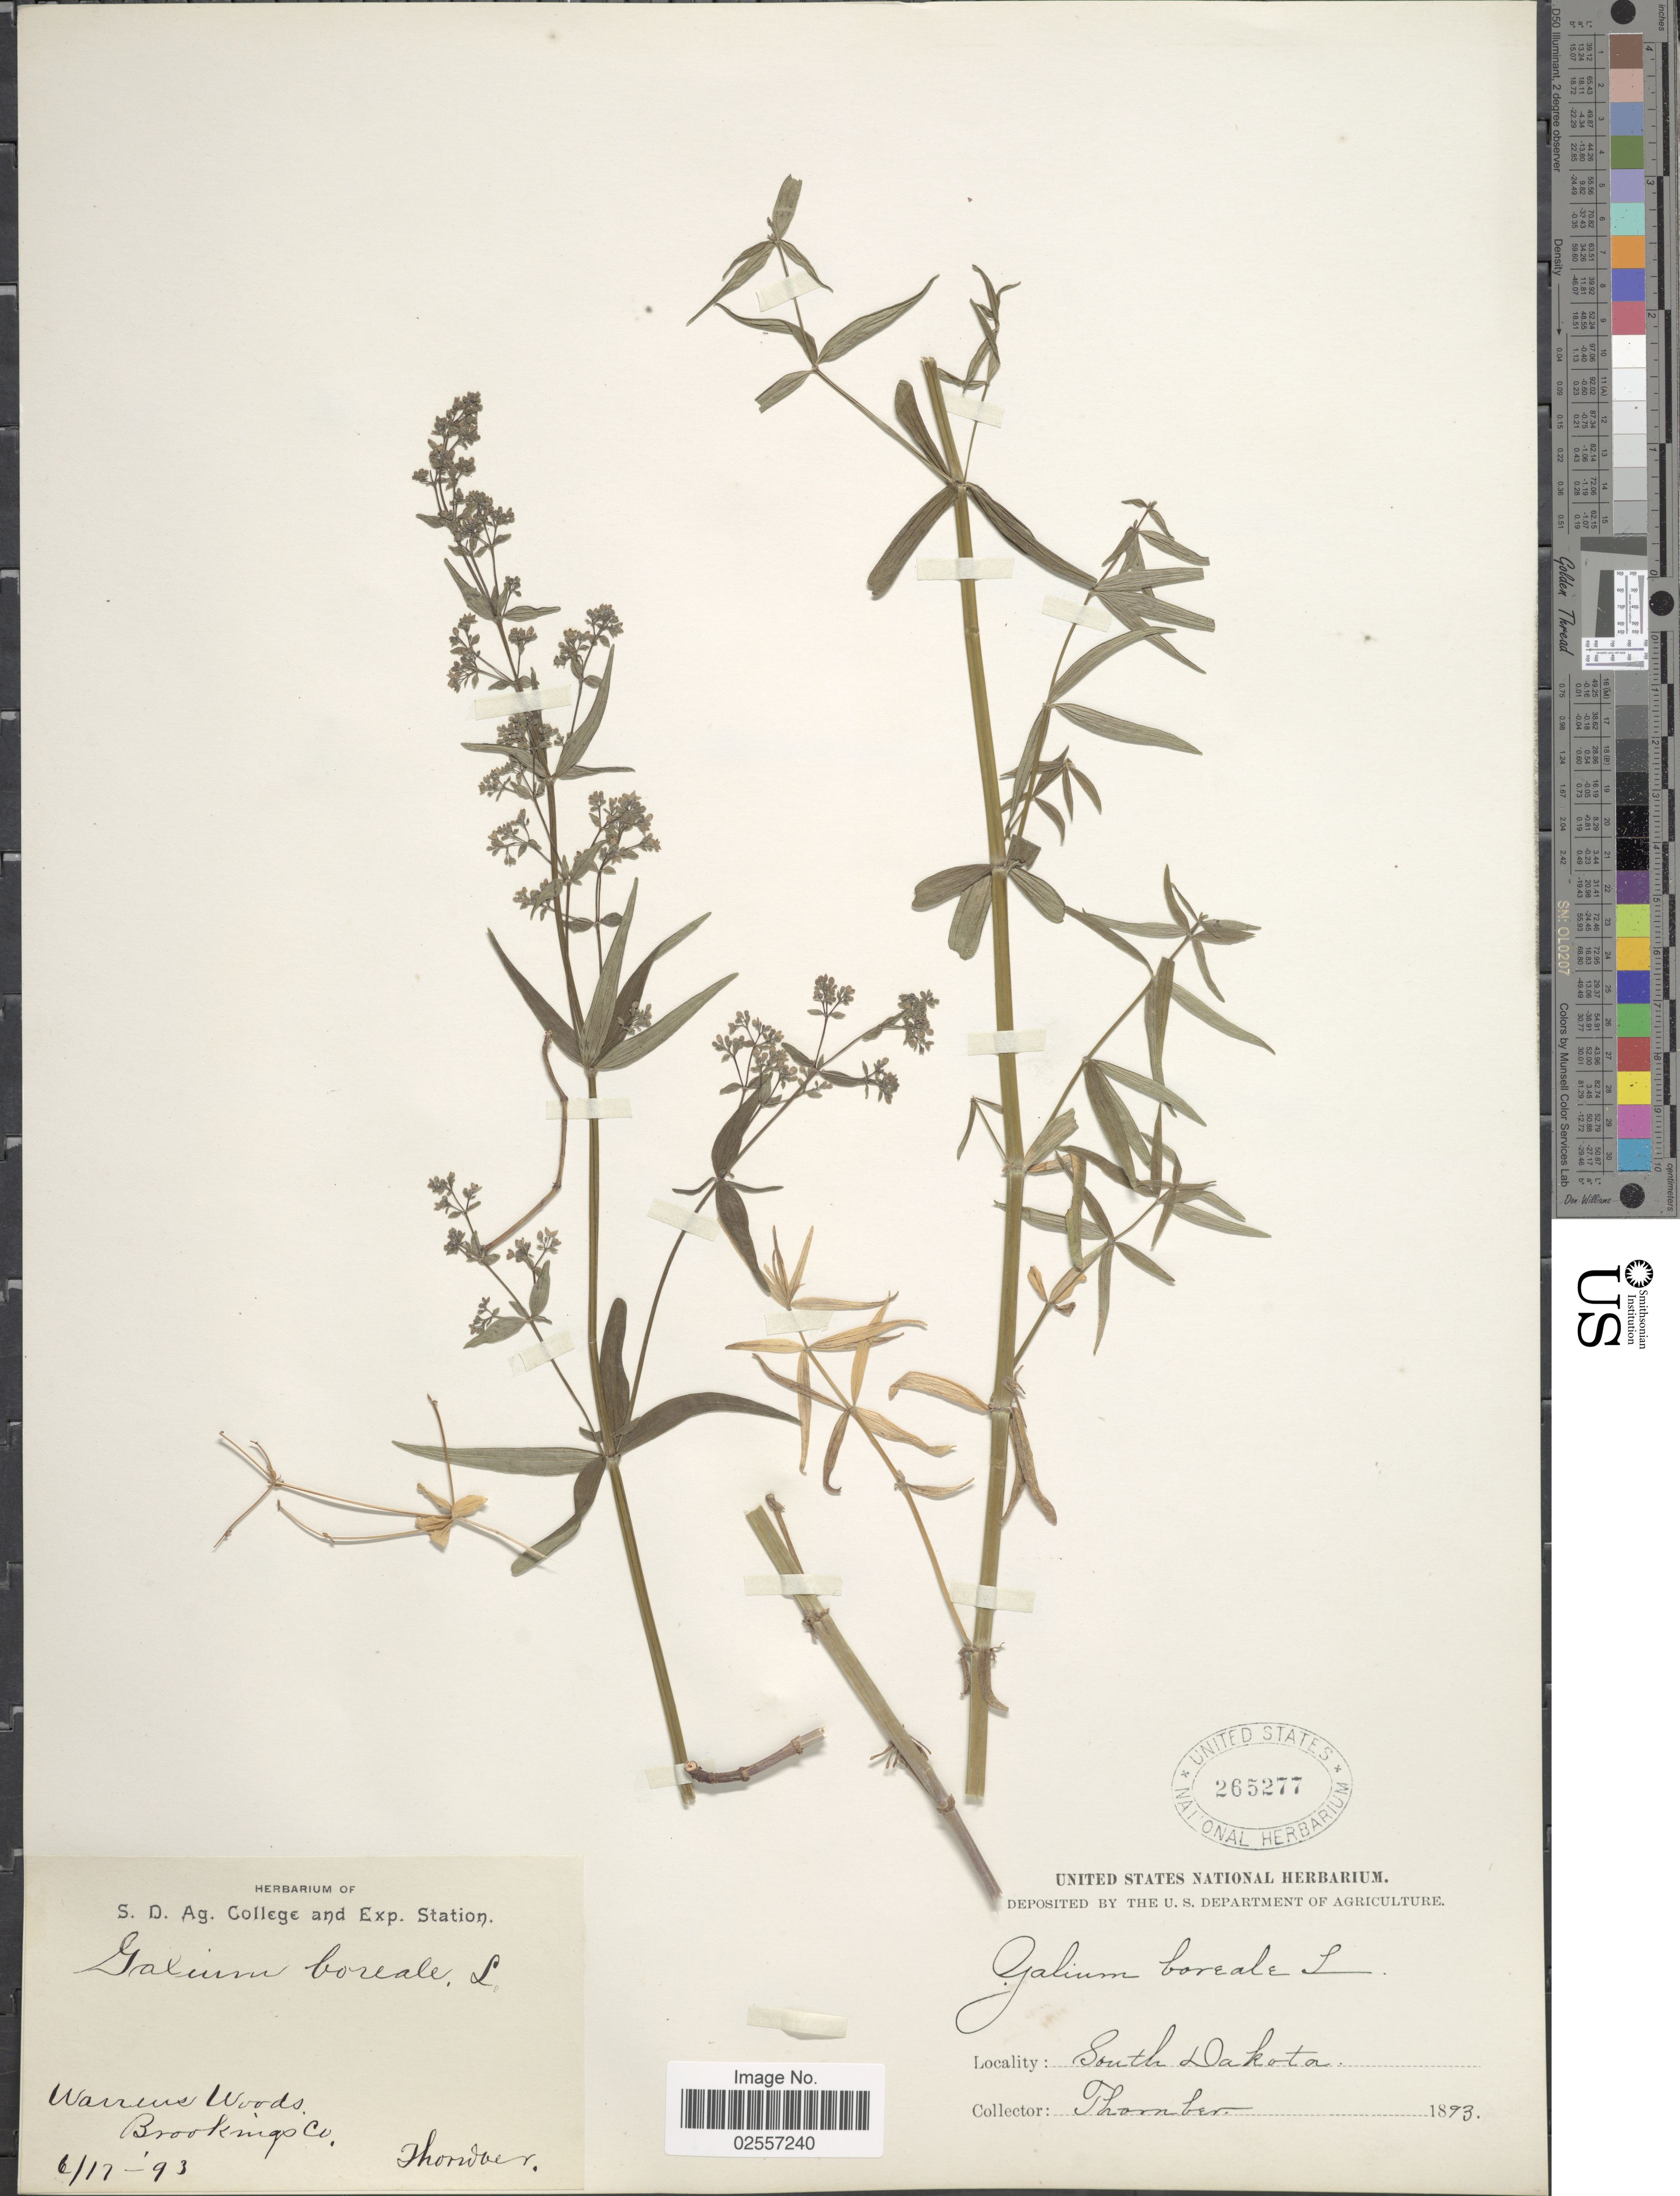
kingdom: Plantae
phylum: Tracheophyta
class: Magnoliopsida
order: Gentianales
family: Rubiaceae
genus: Galium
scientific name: Galium boreale L.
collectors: J. Thornber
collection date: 1893-06-17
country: United States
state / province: South Dakota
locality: Warrens Woods, Brookings Co.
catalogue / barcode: US 265277